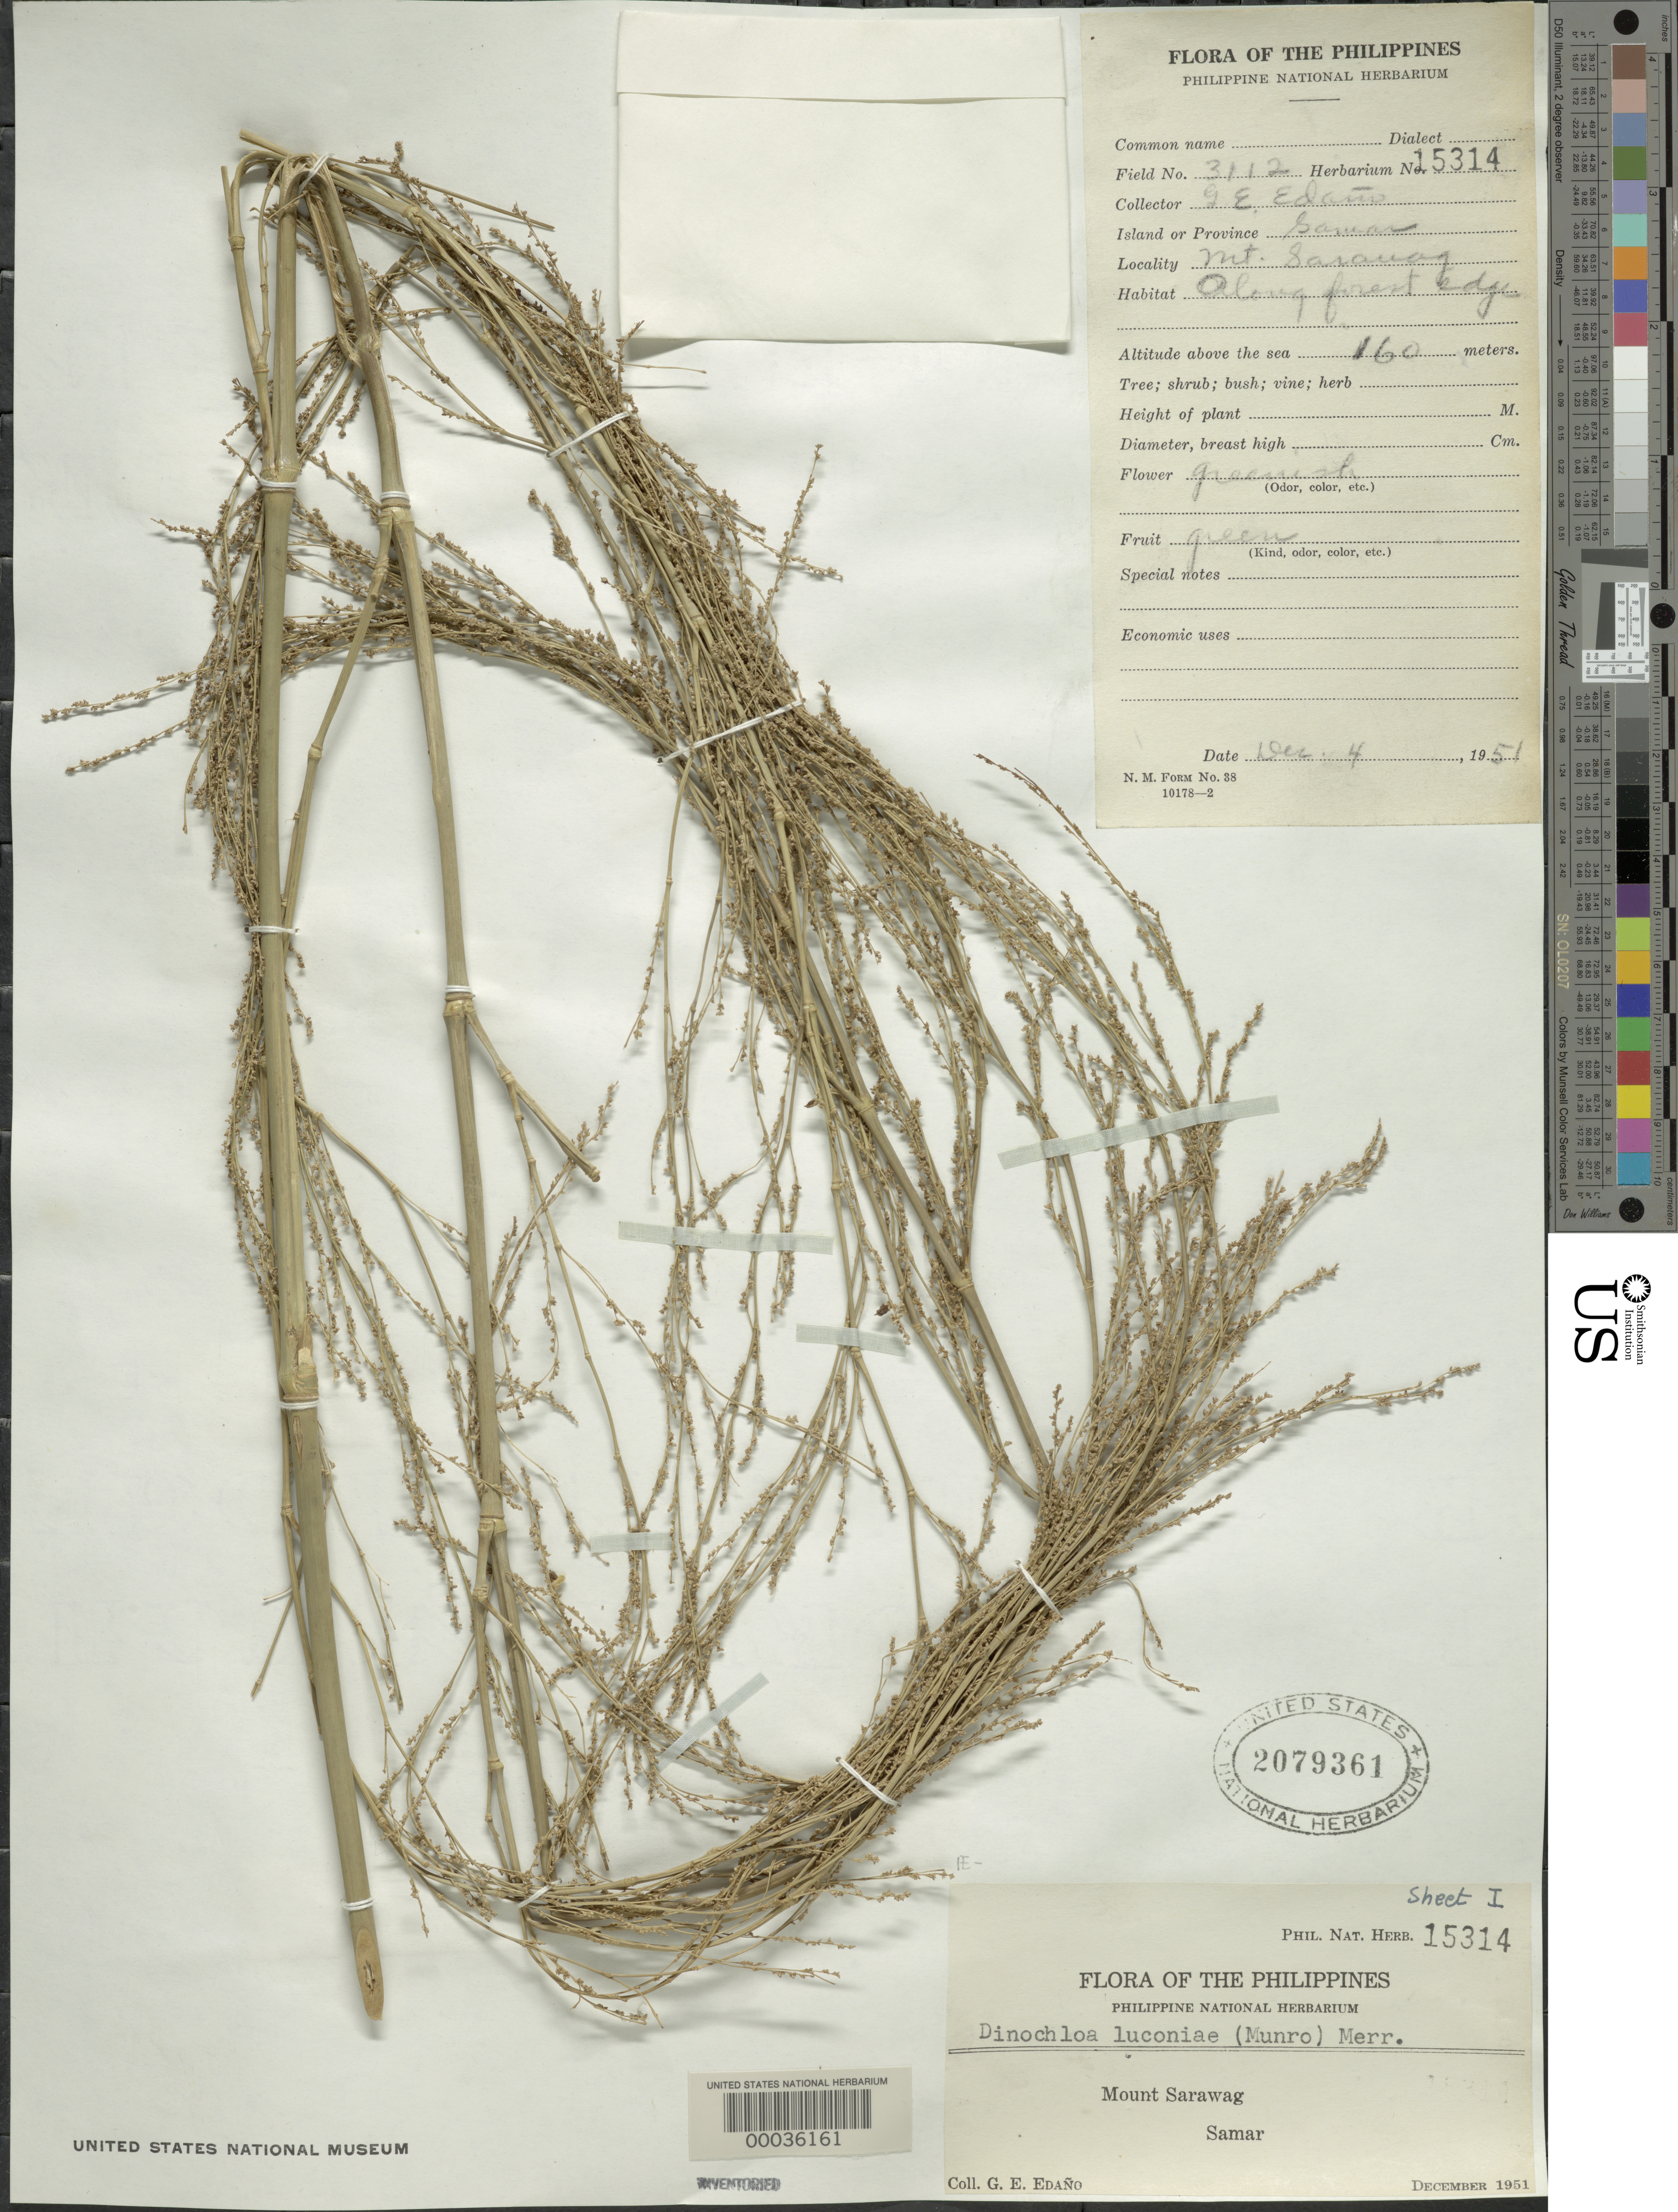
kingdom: Plantae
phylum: Tracheophyta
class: Liliopsida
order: Poales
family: Poaceae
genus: Dinochloa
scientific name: Dinochloa luconiae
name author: (Munro) Merr.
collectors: G. E. Edaño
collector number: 3112 / Pnh 15314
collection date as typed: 04 Dec 1951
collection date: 1951-12-04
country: Philippines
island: Samar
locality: Mount sarawag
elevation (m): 160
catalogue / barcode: US 2079361